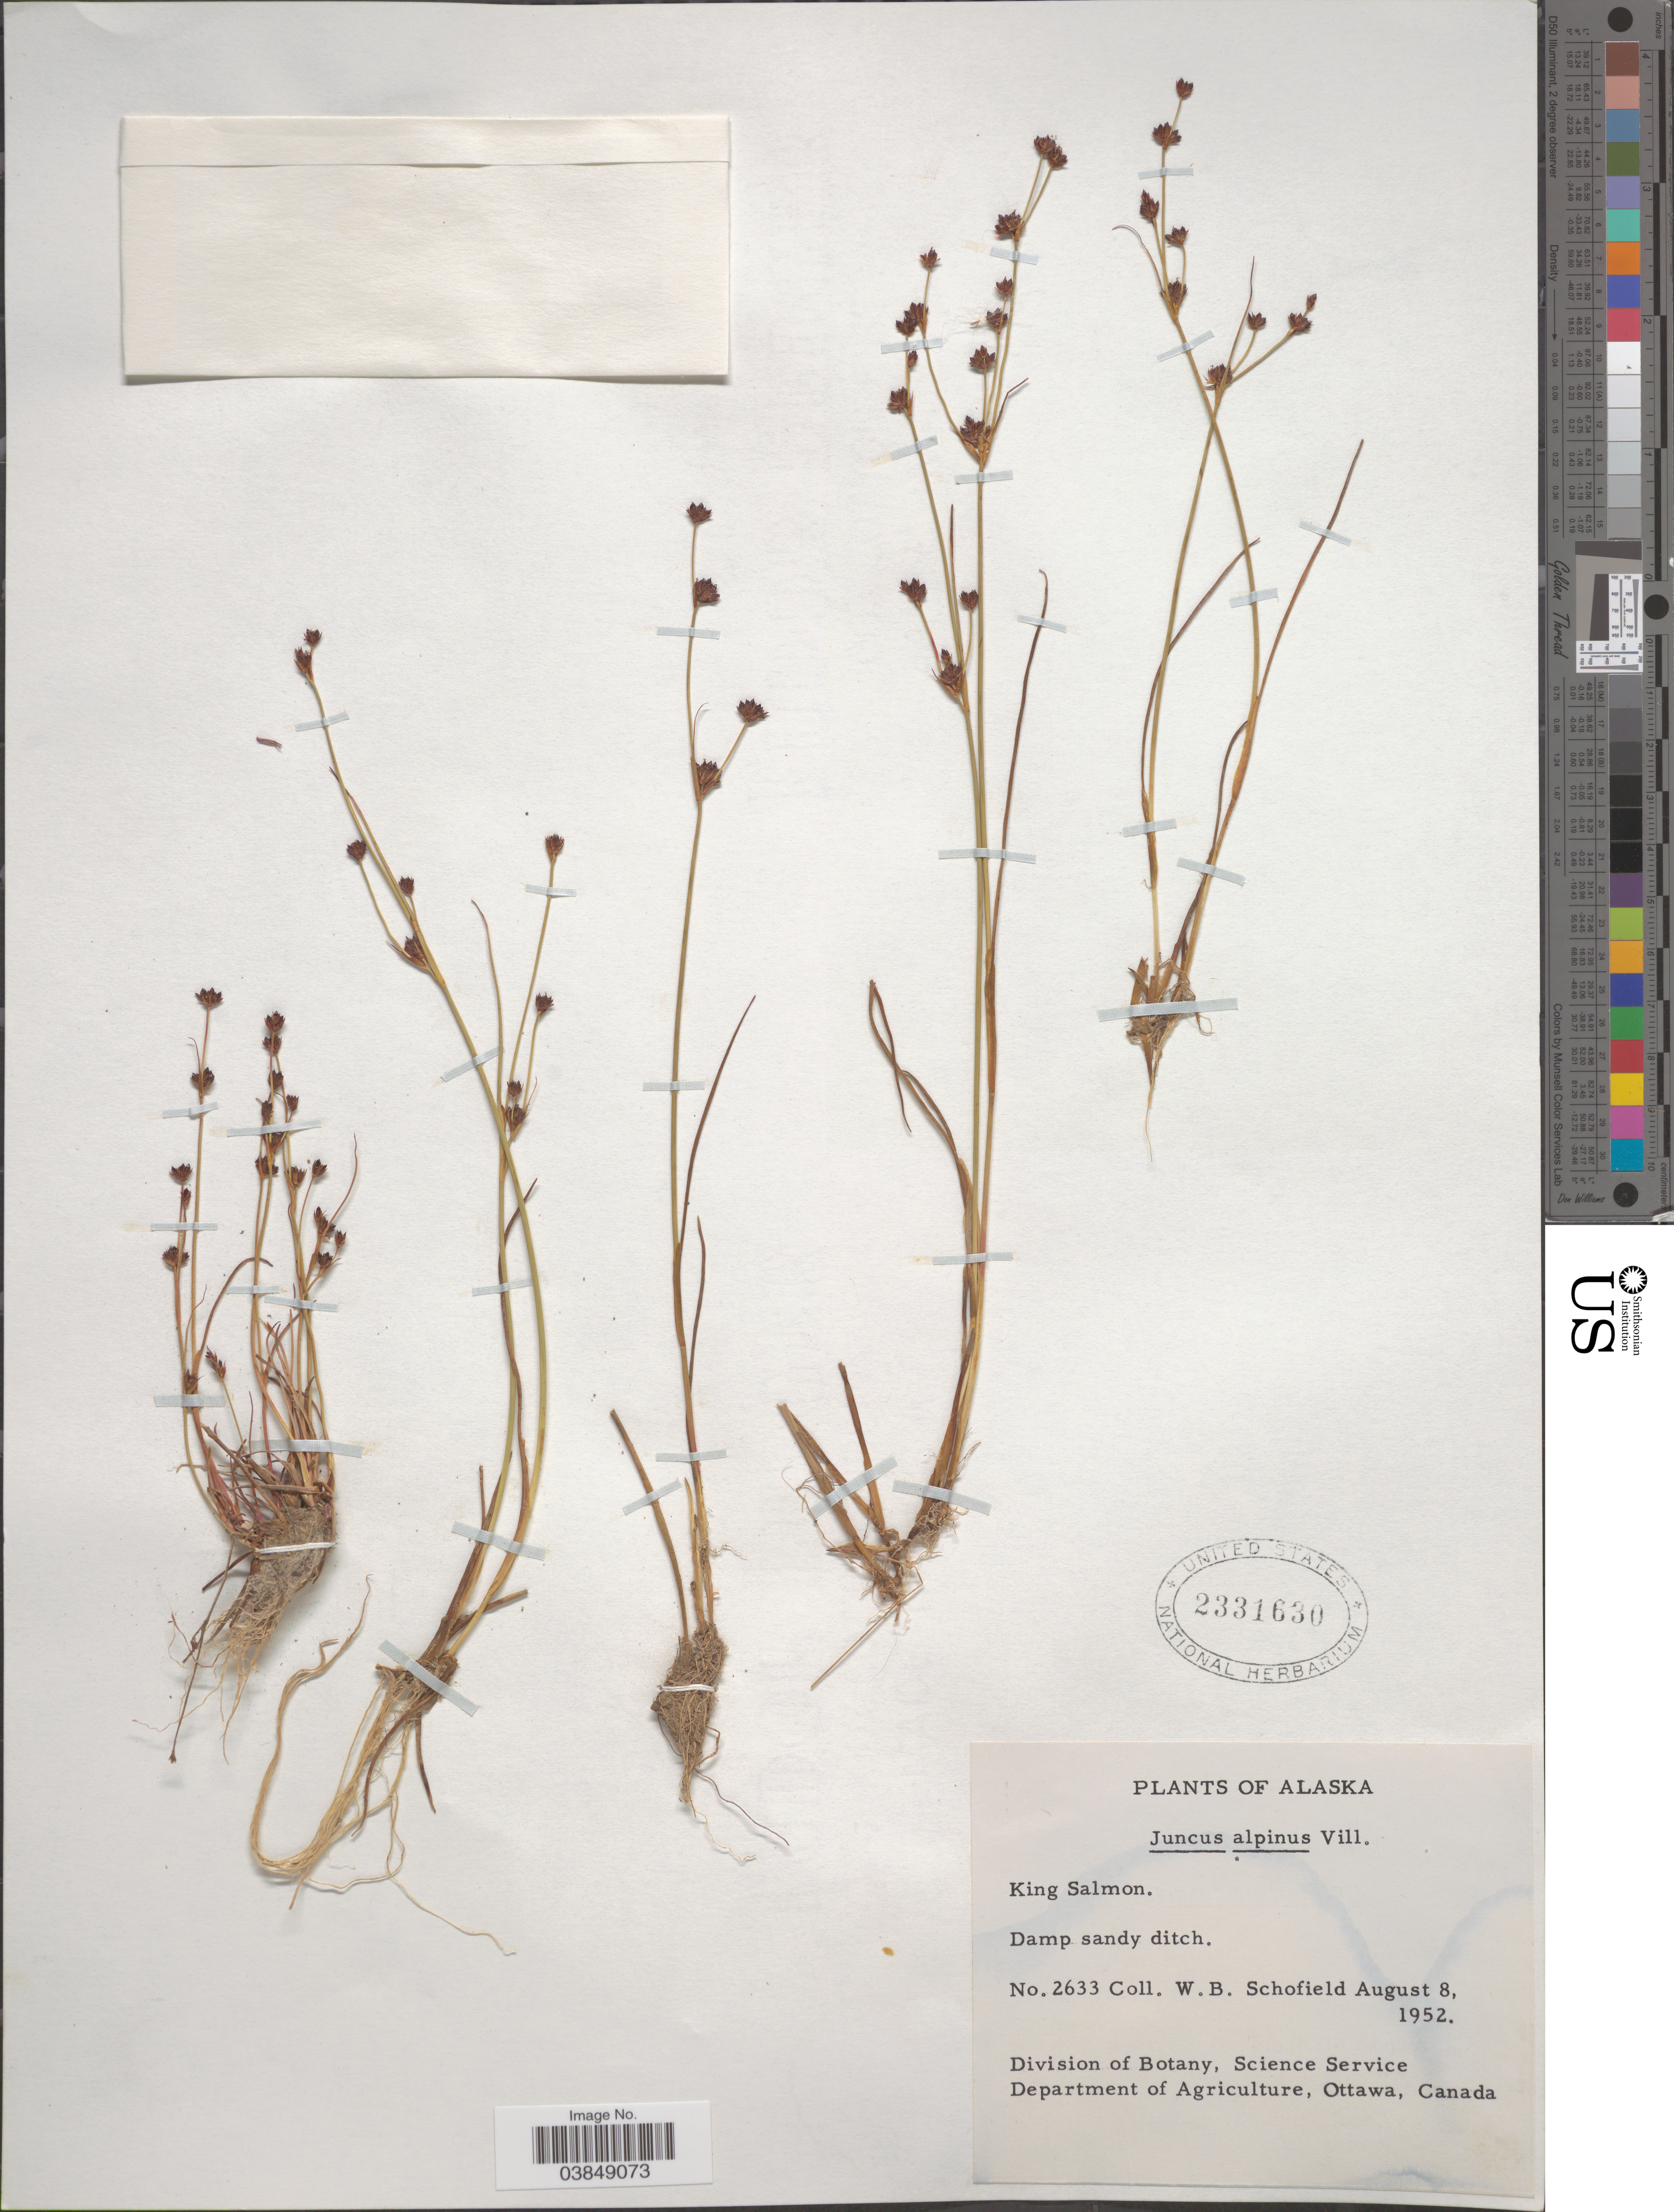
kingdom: Plantae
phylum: Tracheophyta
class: Liliopsida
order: Poales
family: Juncaceae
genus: Juncus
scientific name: Juncus alpinus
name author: Vill.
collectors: W. Schofield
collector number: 2633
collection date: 1952-08-08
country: United States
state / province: Alaska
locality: King Salmon.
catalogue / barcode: US 2331630